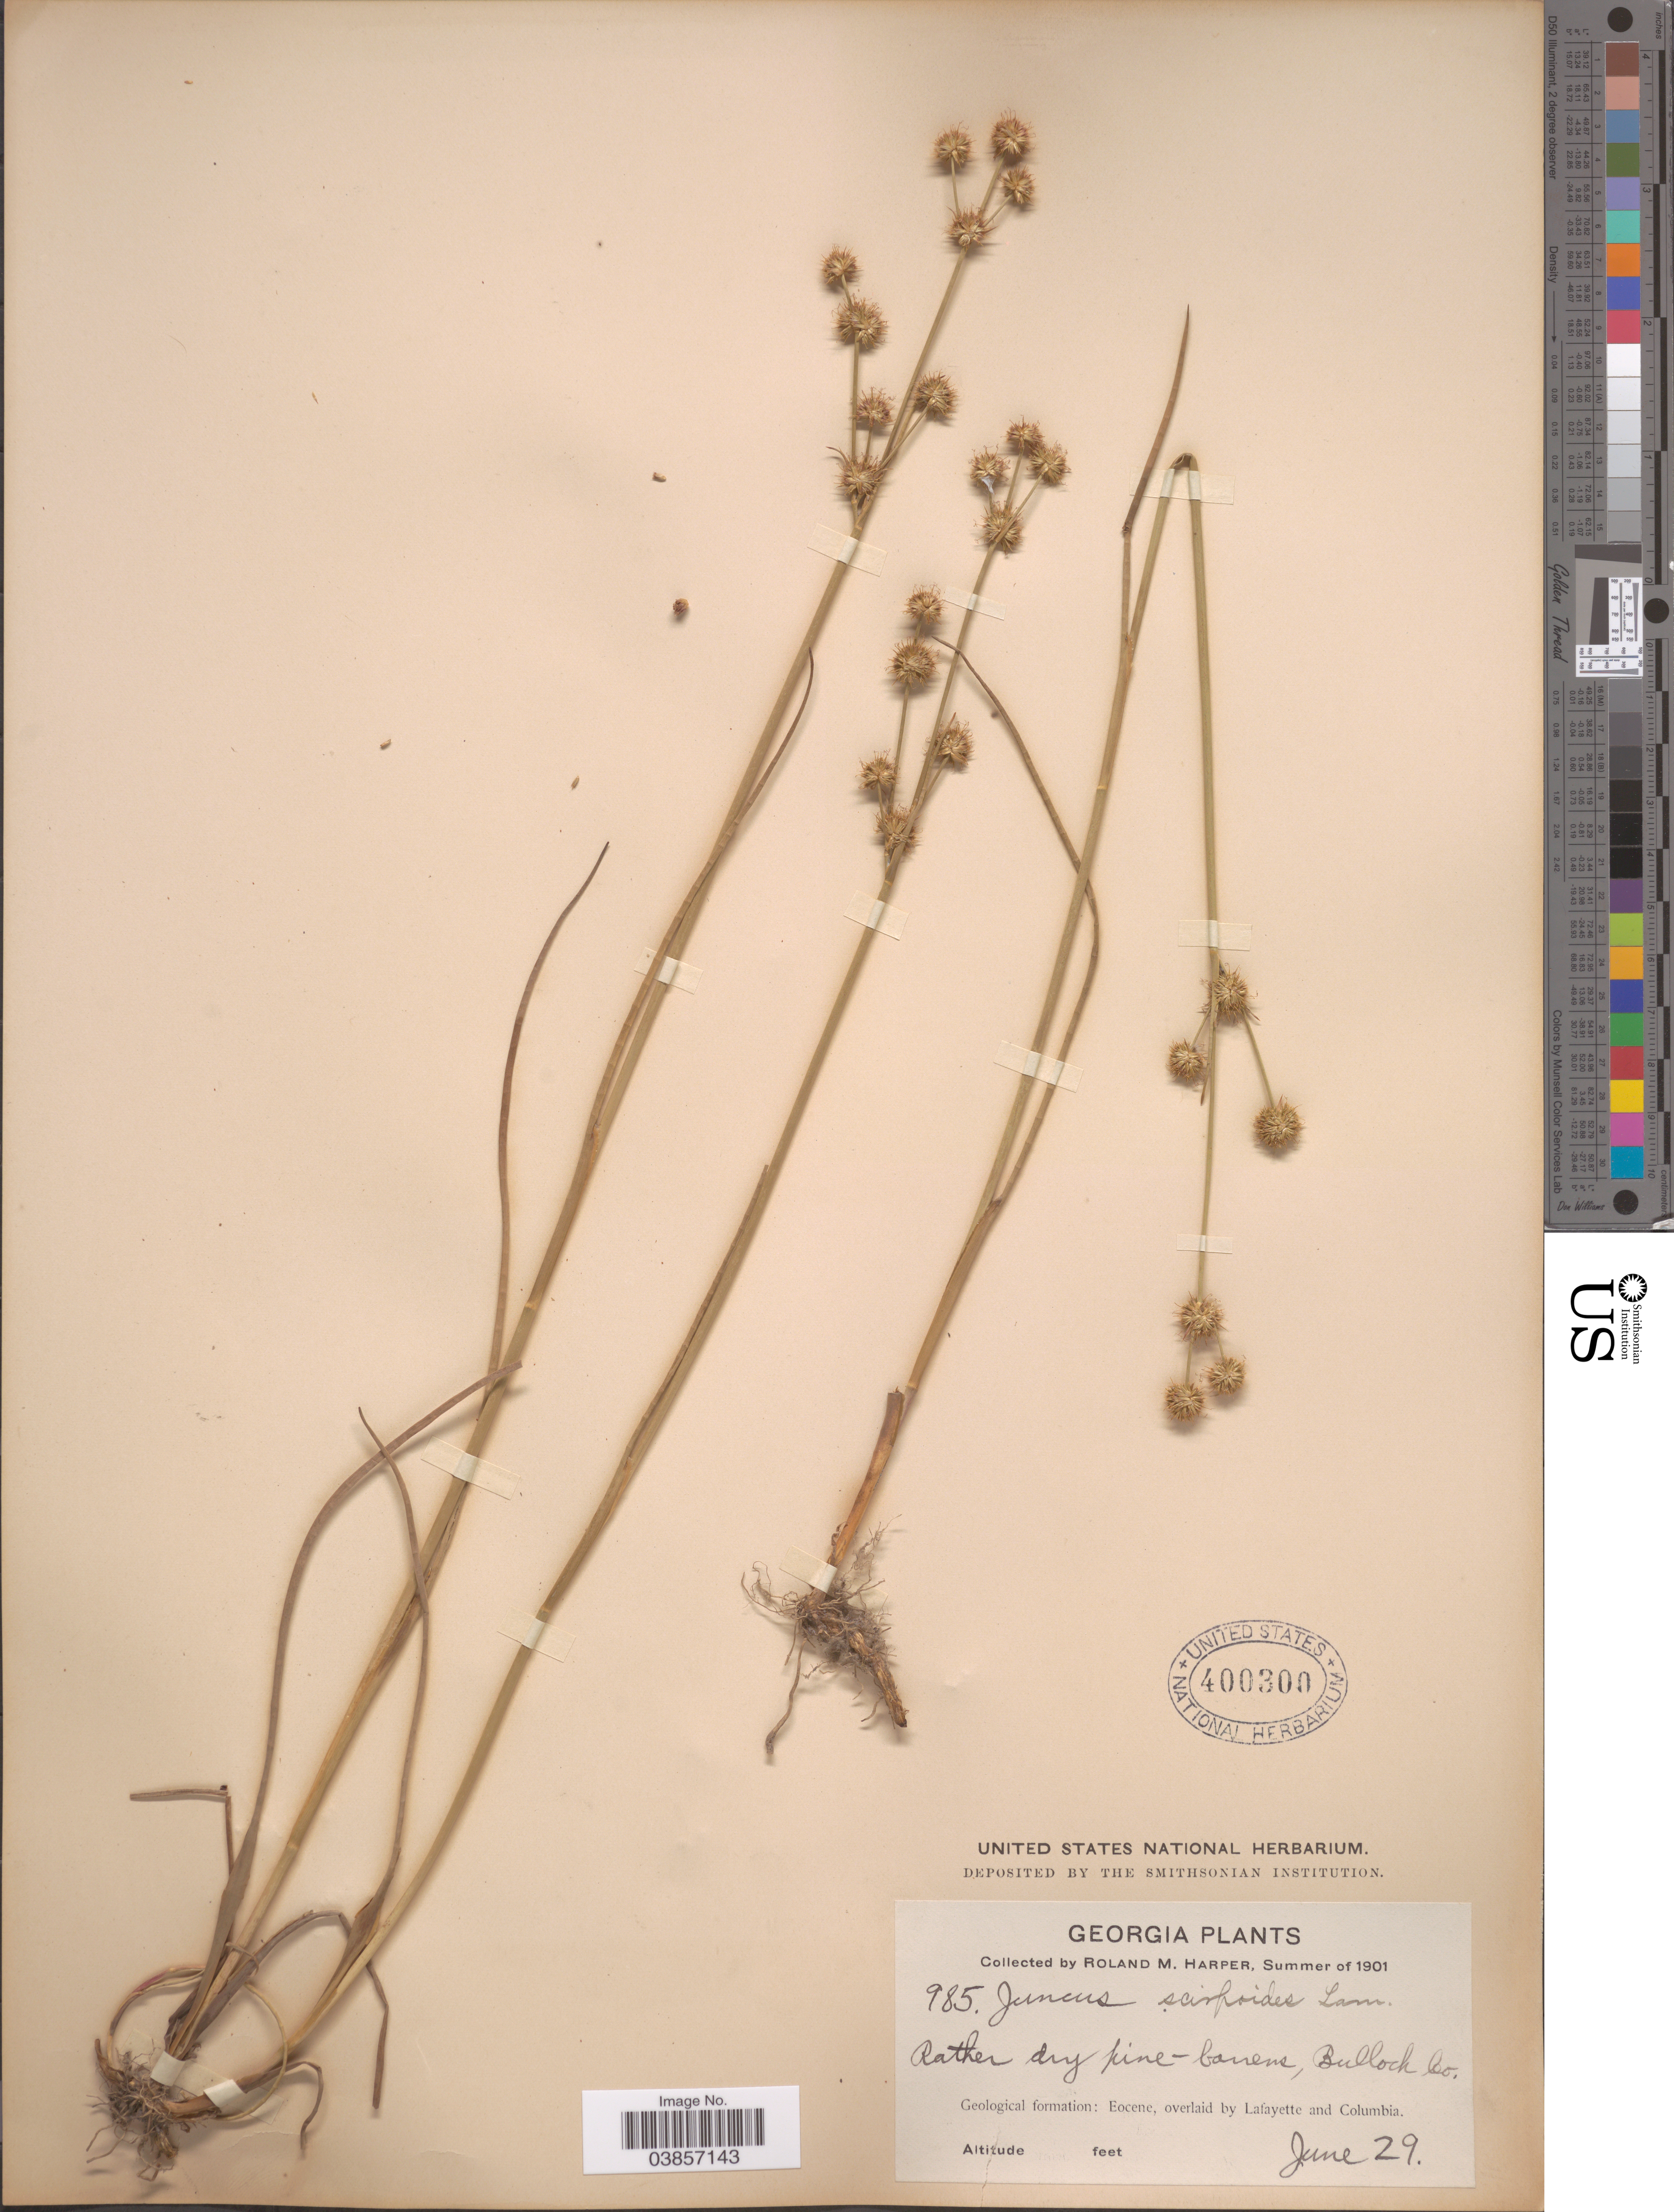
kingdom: Plantae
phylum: Tracheophyta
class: Liliopsida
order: Poales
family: Juncaceae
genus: Juncus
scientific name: Juncus scirpoides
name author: Lam.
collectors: R. M. Harper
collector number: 985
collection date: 1901-06-29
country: United States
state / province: Georgia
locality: Bullock Co., Geological formation: Eocene, overlaid by Lafayette and Columbia.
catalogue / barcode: US 400300